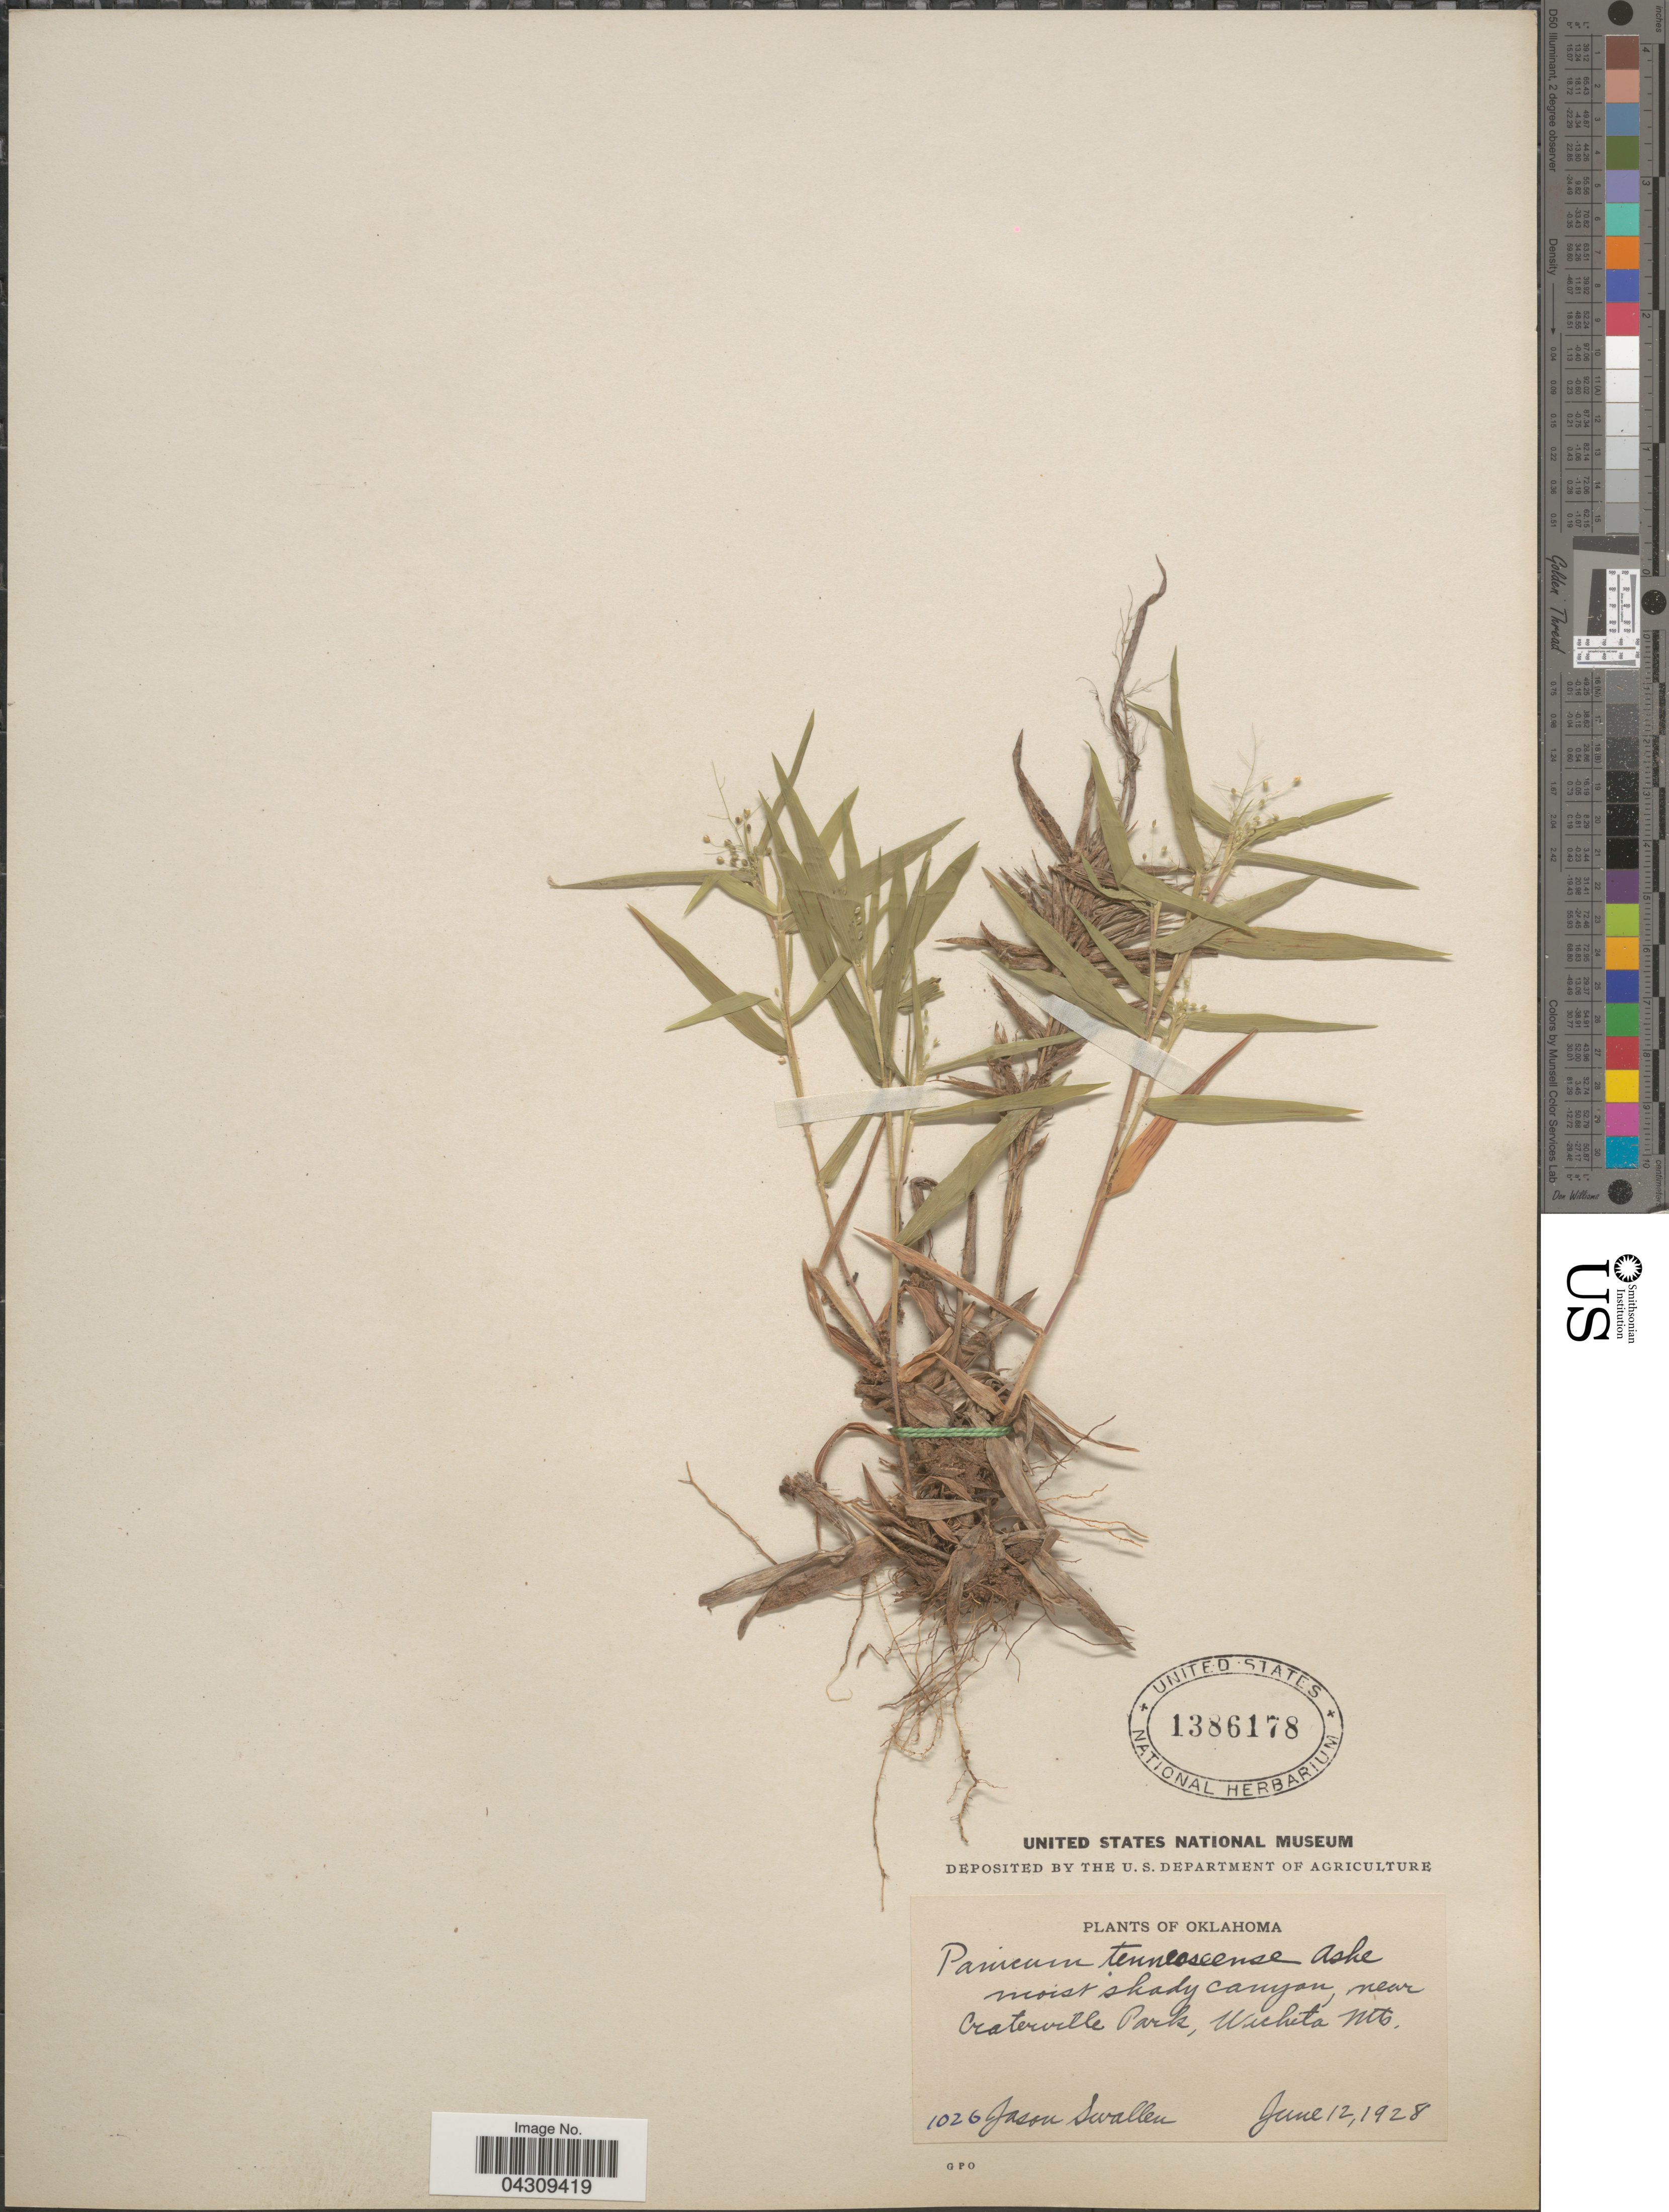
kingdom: Plantae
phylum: Tracheophyta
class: Liliopsida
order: Poales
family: Poaceae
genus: Dichanthelium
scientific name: Dichanthelium acuminatum var. acuminatum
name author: (Sw.) Gould & C.A. Clark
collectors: J. R. Swallen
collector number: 1026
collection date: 1928-06-12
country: United States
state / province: Oklahoma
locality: Moist shady canyon, near Craterville Park, Wichita Mts.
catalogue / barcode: US 1386178